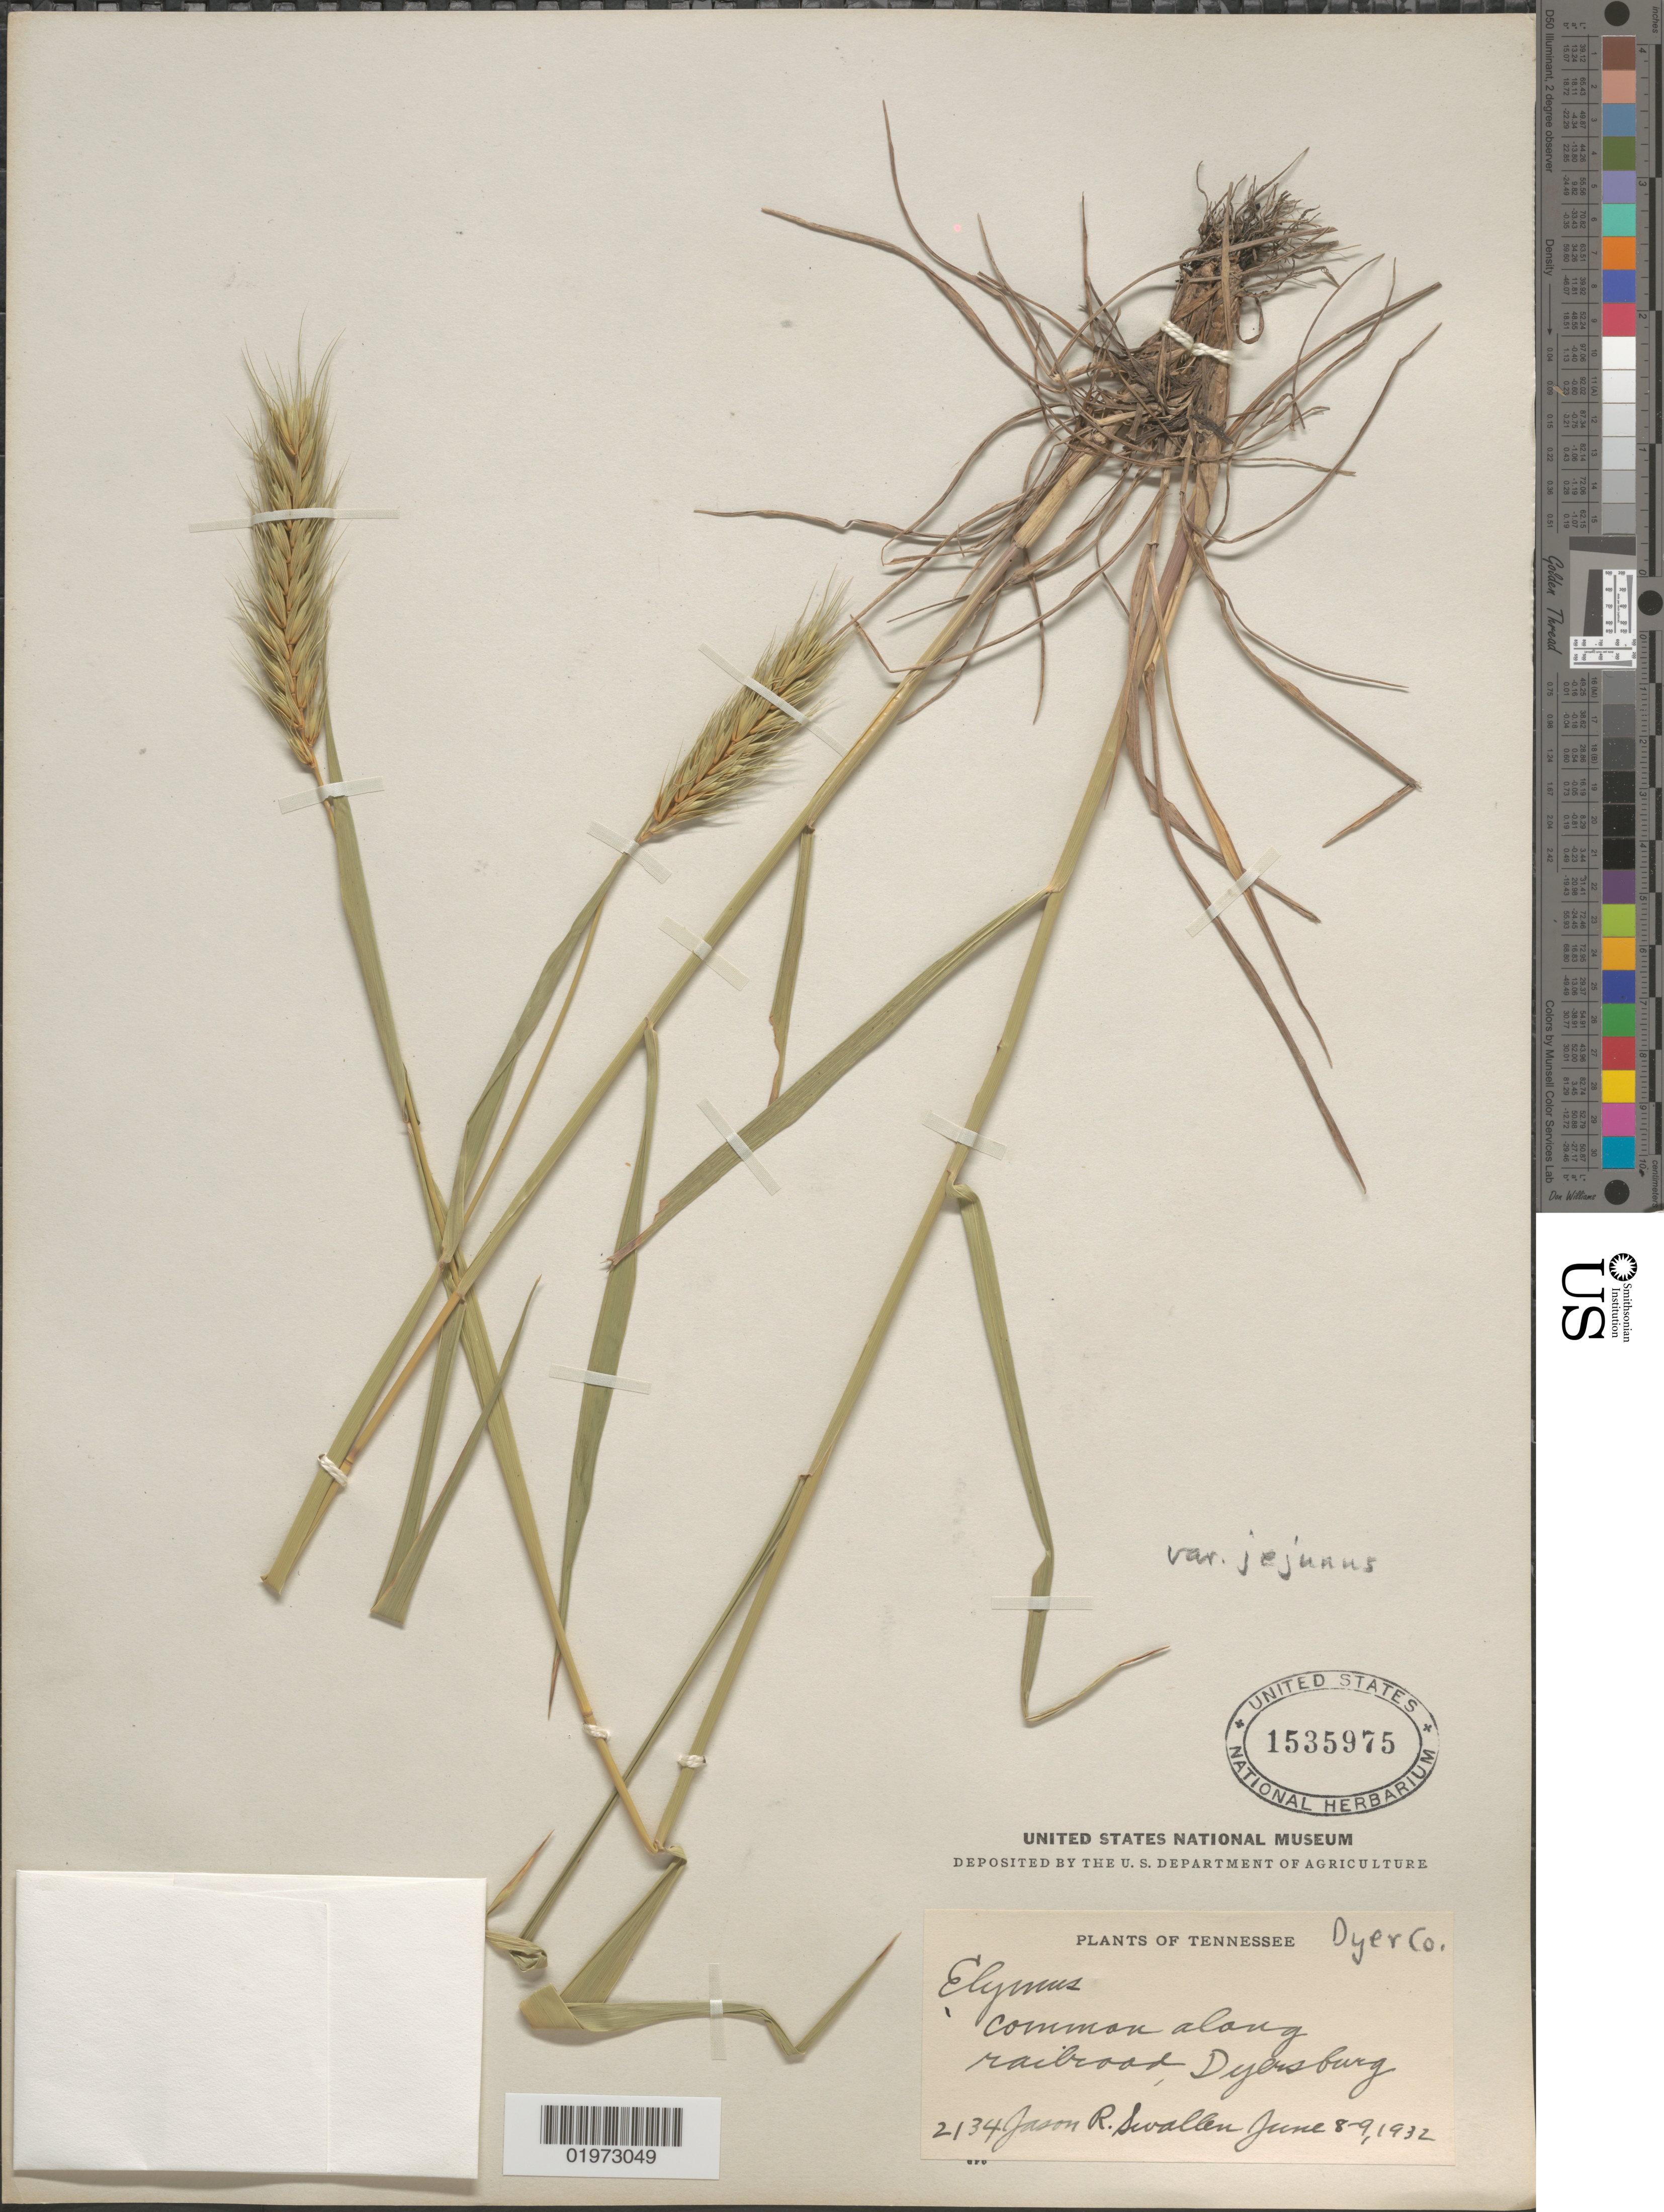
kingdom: Plantae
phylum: Tracheophyta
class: Liliopsida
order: Poales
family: Poaceae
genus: Elymus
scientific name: Elymus virginicus var. virginicus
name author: L.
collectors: J. R. Swallen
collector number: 2134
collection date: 1932-06-08/1932-06-09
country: United States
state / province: Tennessee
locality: Common along railroad, Dyersburg. Dyer Co.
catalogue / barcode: US 1535975